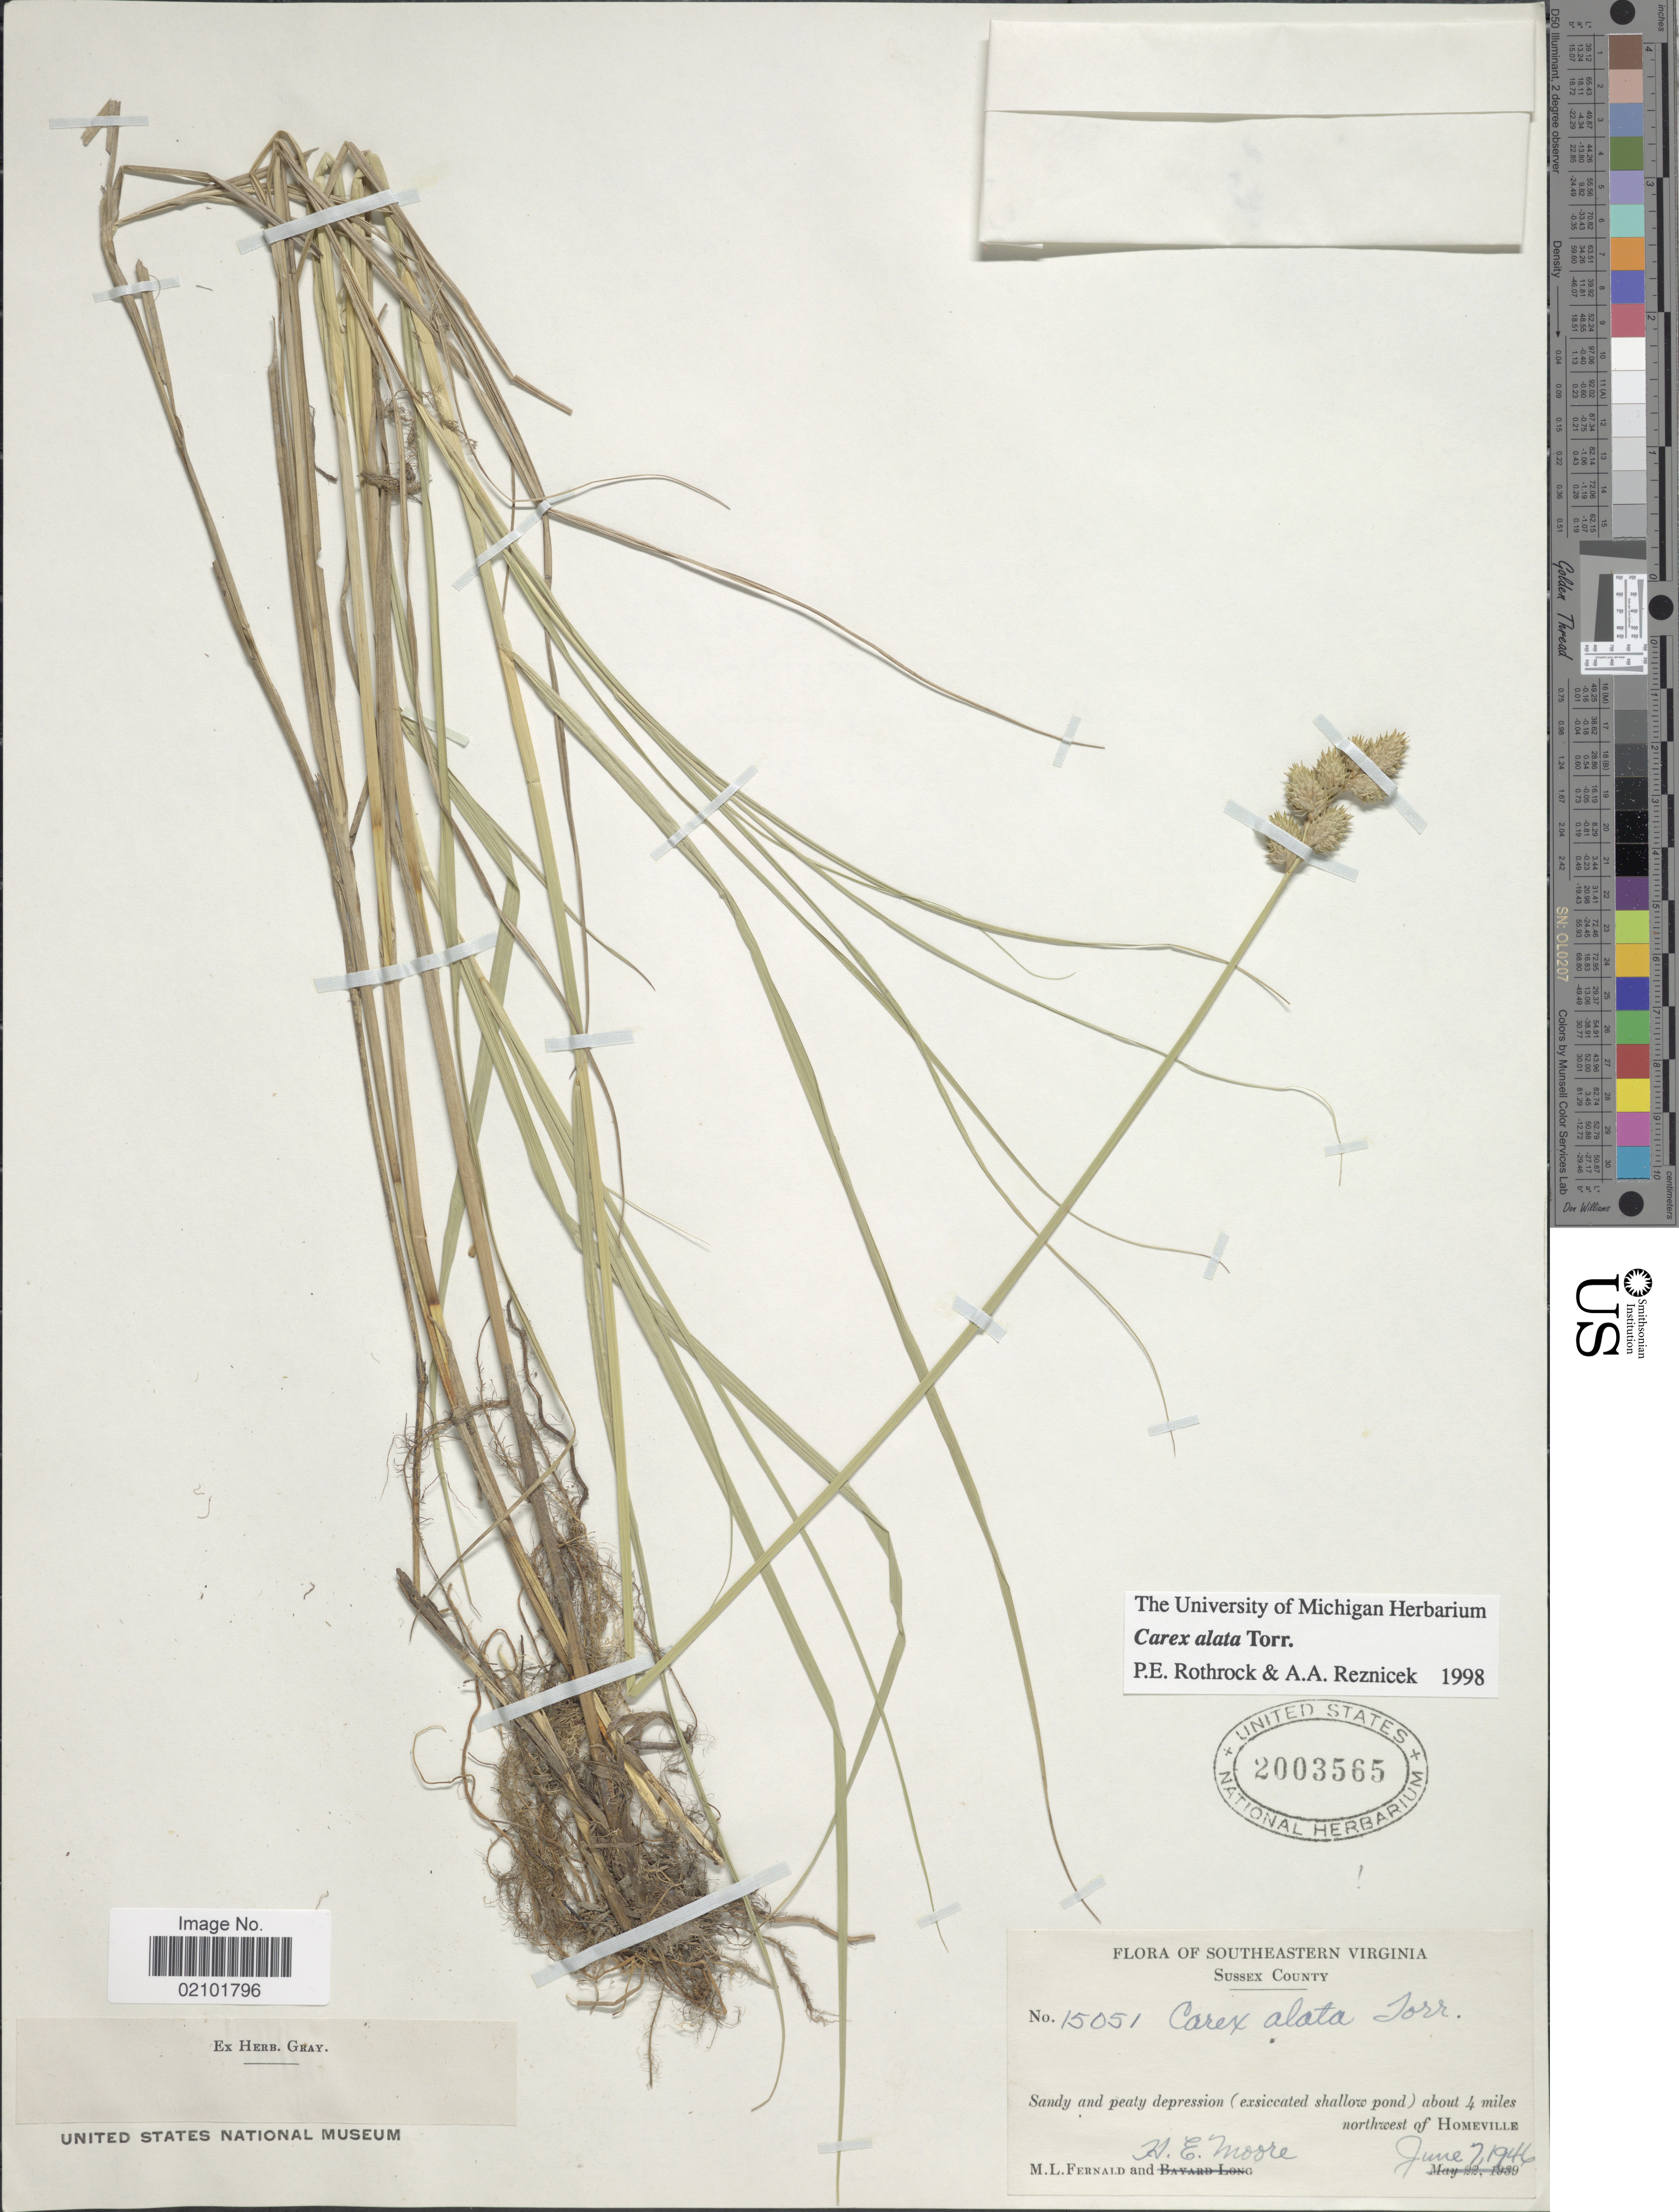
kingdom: Plantae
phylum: Tracheophyta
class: Liliopsida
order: Poales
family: Cyperaceae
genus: Carex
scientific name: Carex alata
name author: Torr.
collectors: M. L. Fernald & H. Moore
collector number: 15051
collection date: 1946-06-07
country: United States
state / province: Virginia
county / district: Sussex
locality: Southeastern Virginia. Sussex County. about 4 miles northwest of Homeville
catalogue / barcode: US 2003565